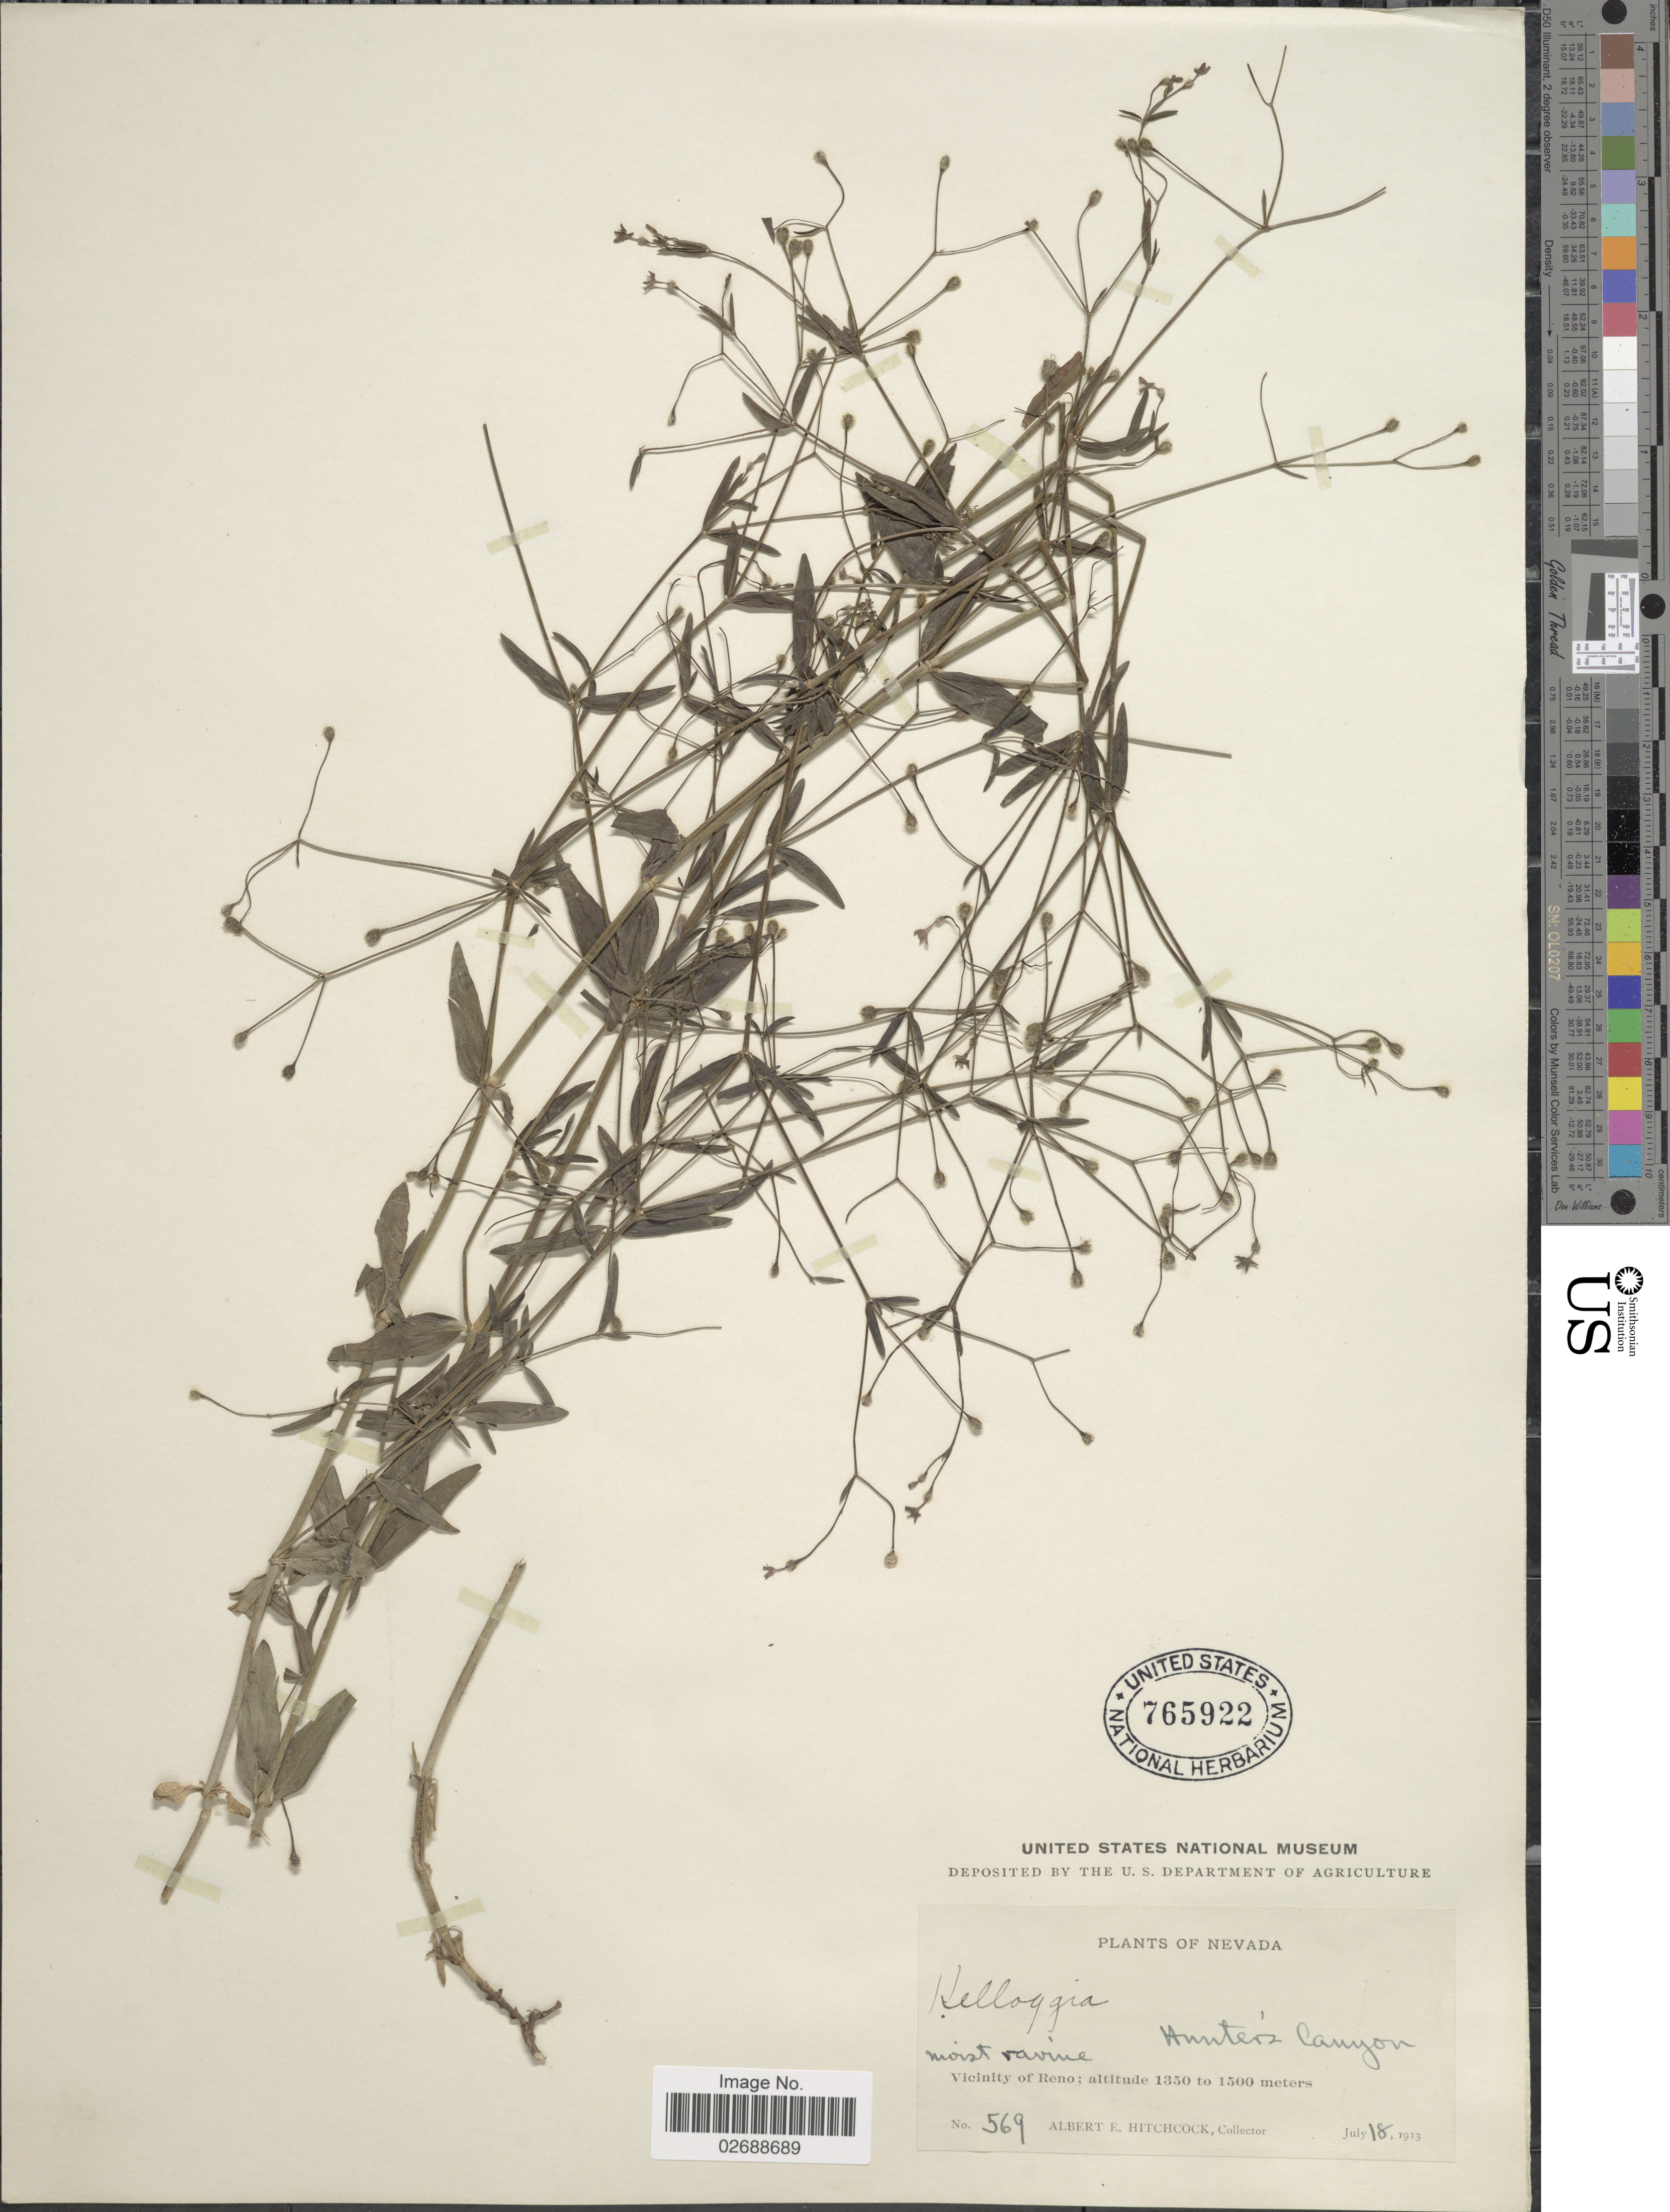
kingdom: Plantae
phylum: Tracheophyta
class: Magnoliopsida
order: Gentianales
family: Rubiaceae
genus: Kelloggia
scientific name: Kelloggia galioides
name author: Torr. in Wilkes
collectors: A. S. Hitchcock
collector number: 569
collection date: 1913-07-18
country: United States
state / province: Nevada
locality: Hunter's Canyon. Vicinity of Reno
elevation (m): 1350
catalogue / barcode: US 765922